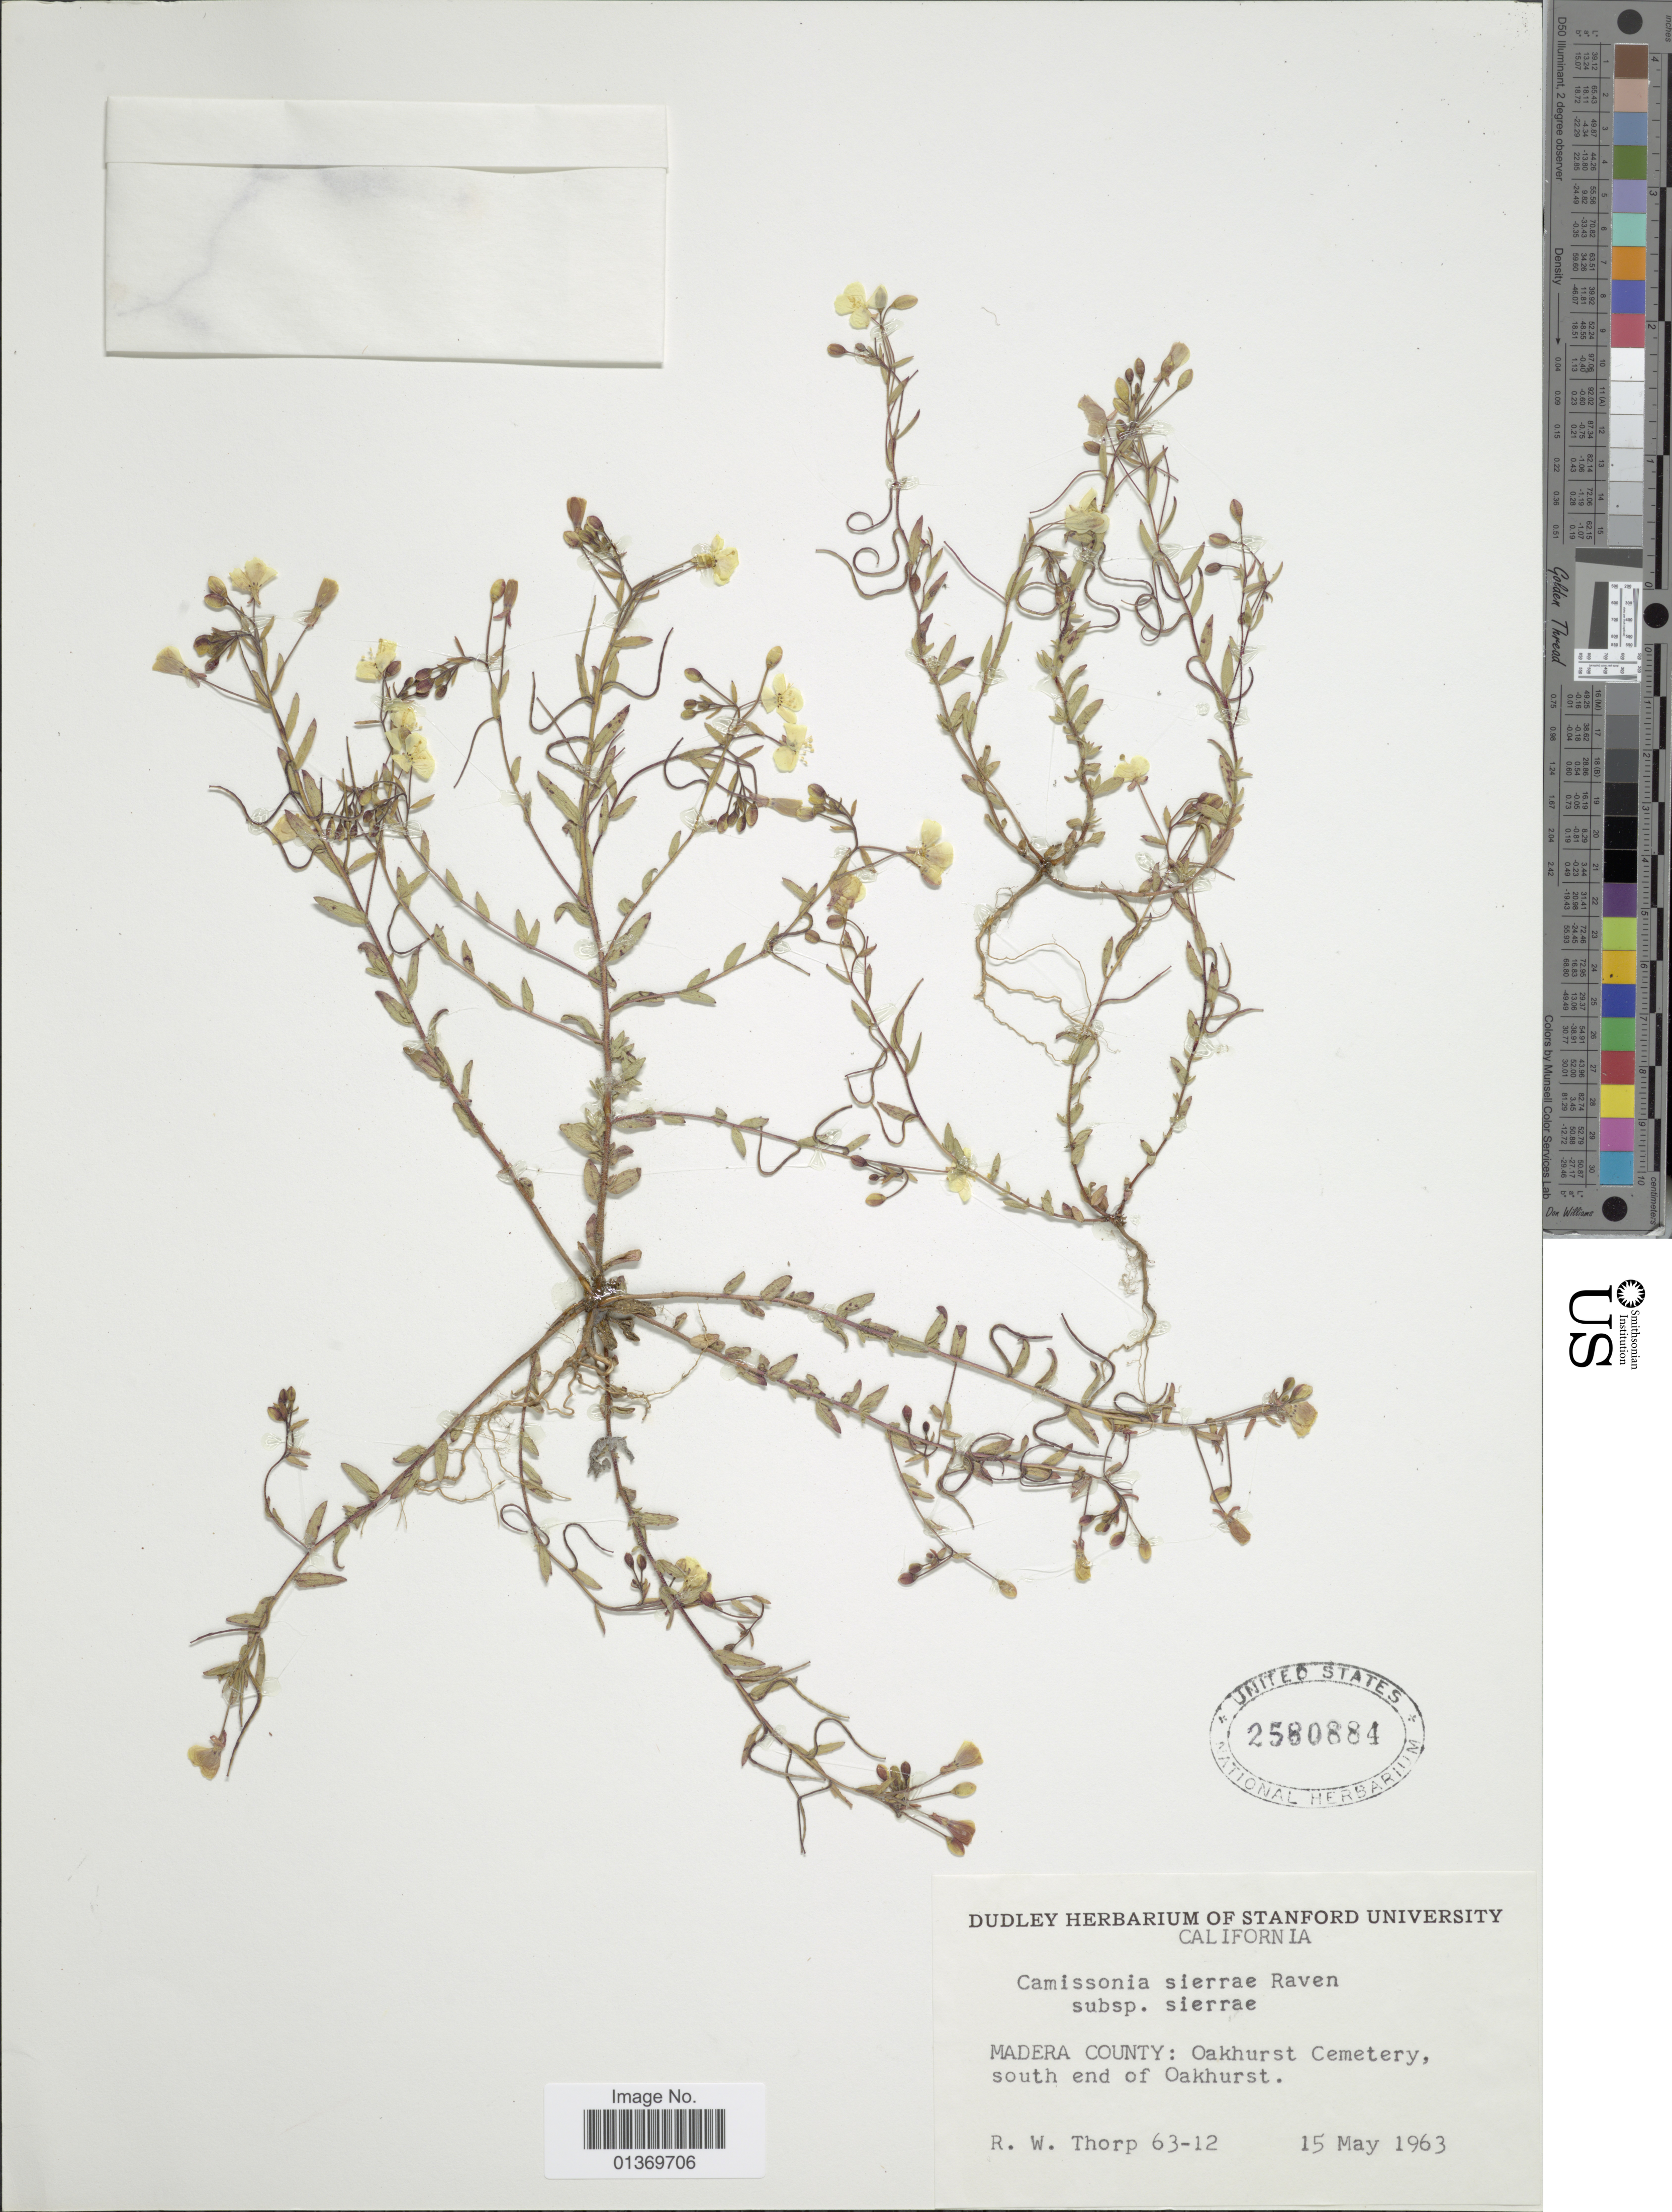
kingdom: Plantae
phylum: Tracheophyta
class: Magnoliopsida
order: Myrtales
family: Onagraceae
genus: Camissonia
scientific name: Camissonia sierrae subsp. sierrae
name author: P.H. Raven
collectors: R. Thorp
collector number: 63-12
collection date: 1963-05-15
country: United States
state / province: California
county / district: Madera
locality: Madera County: Oakhurst Cemetery, south end of Oakhurst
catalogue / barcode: US 2580884